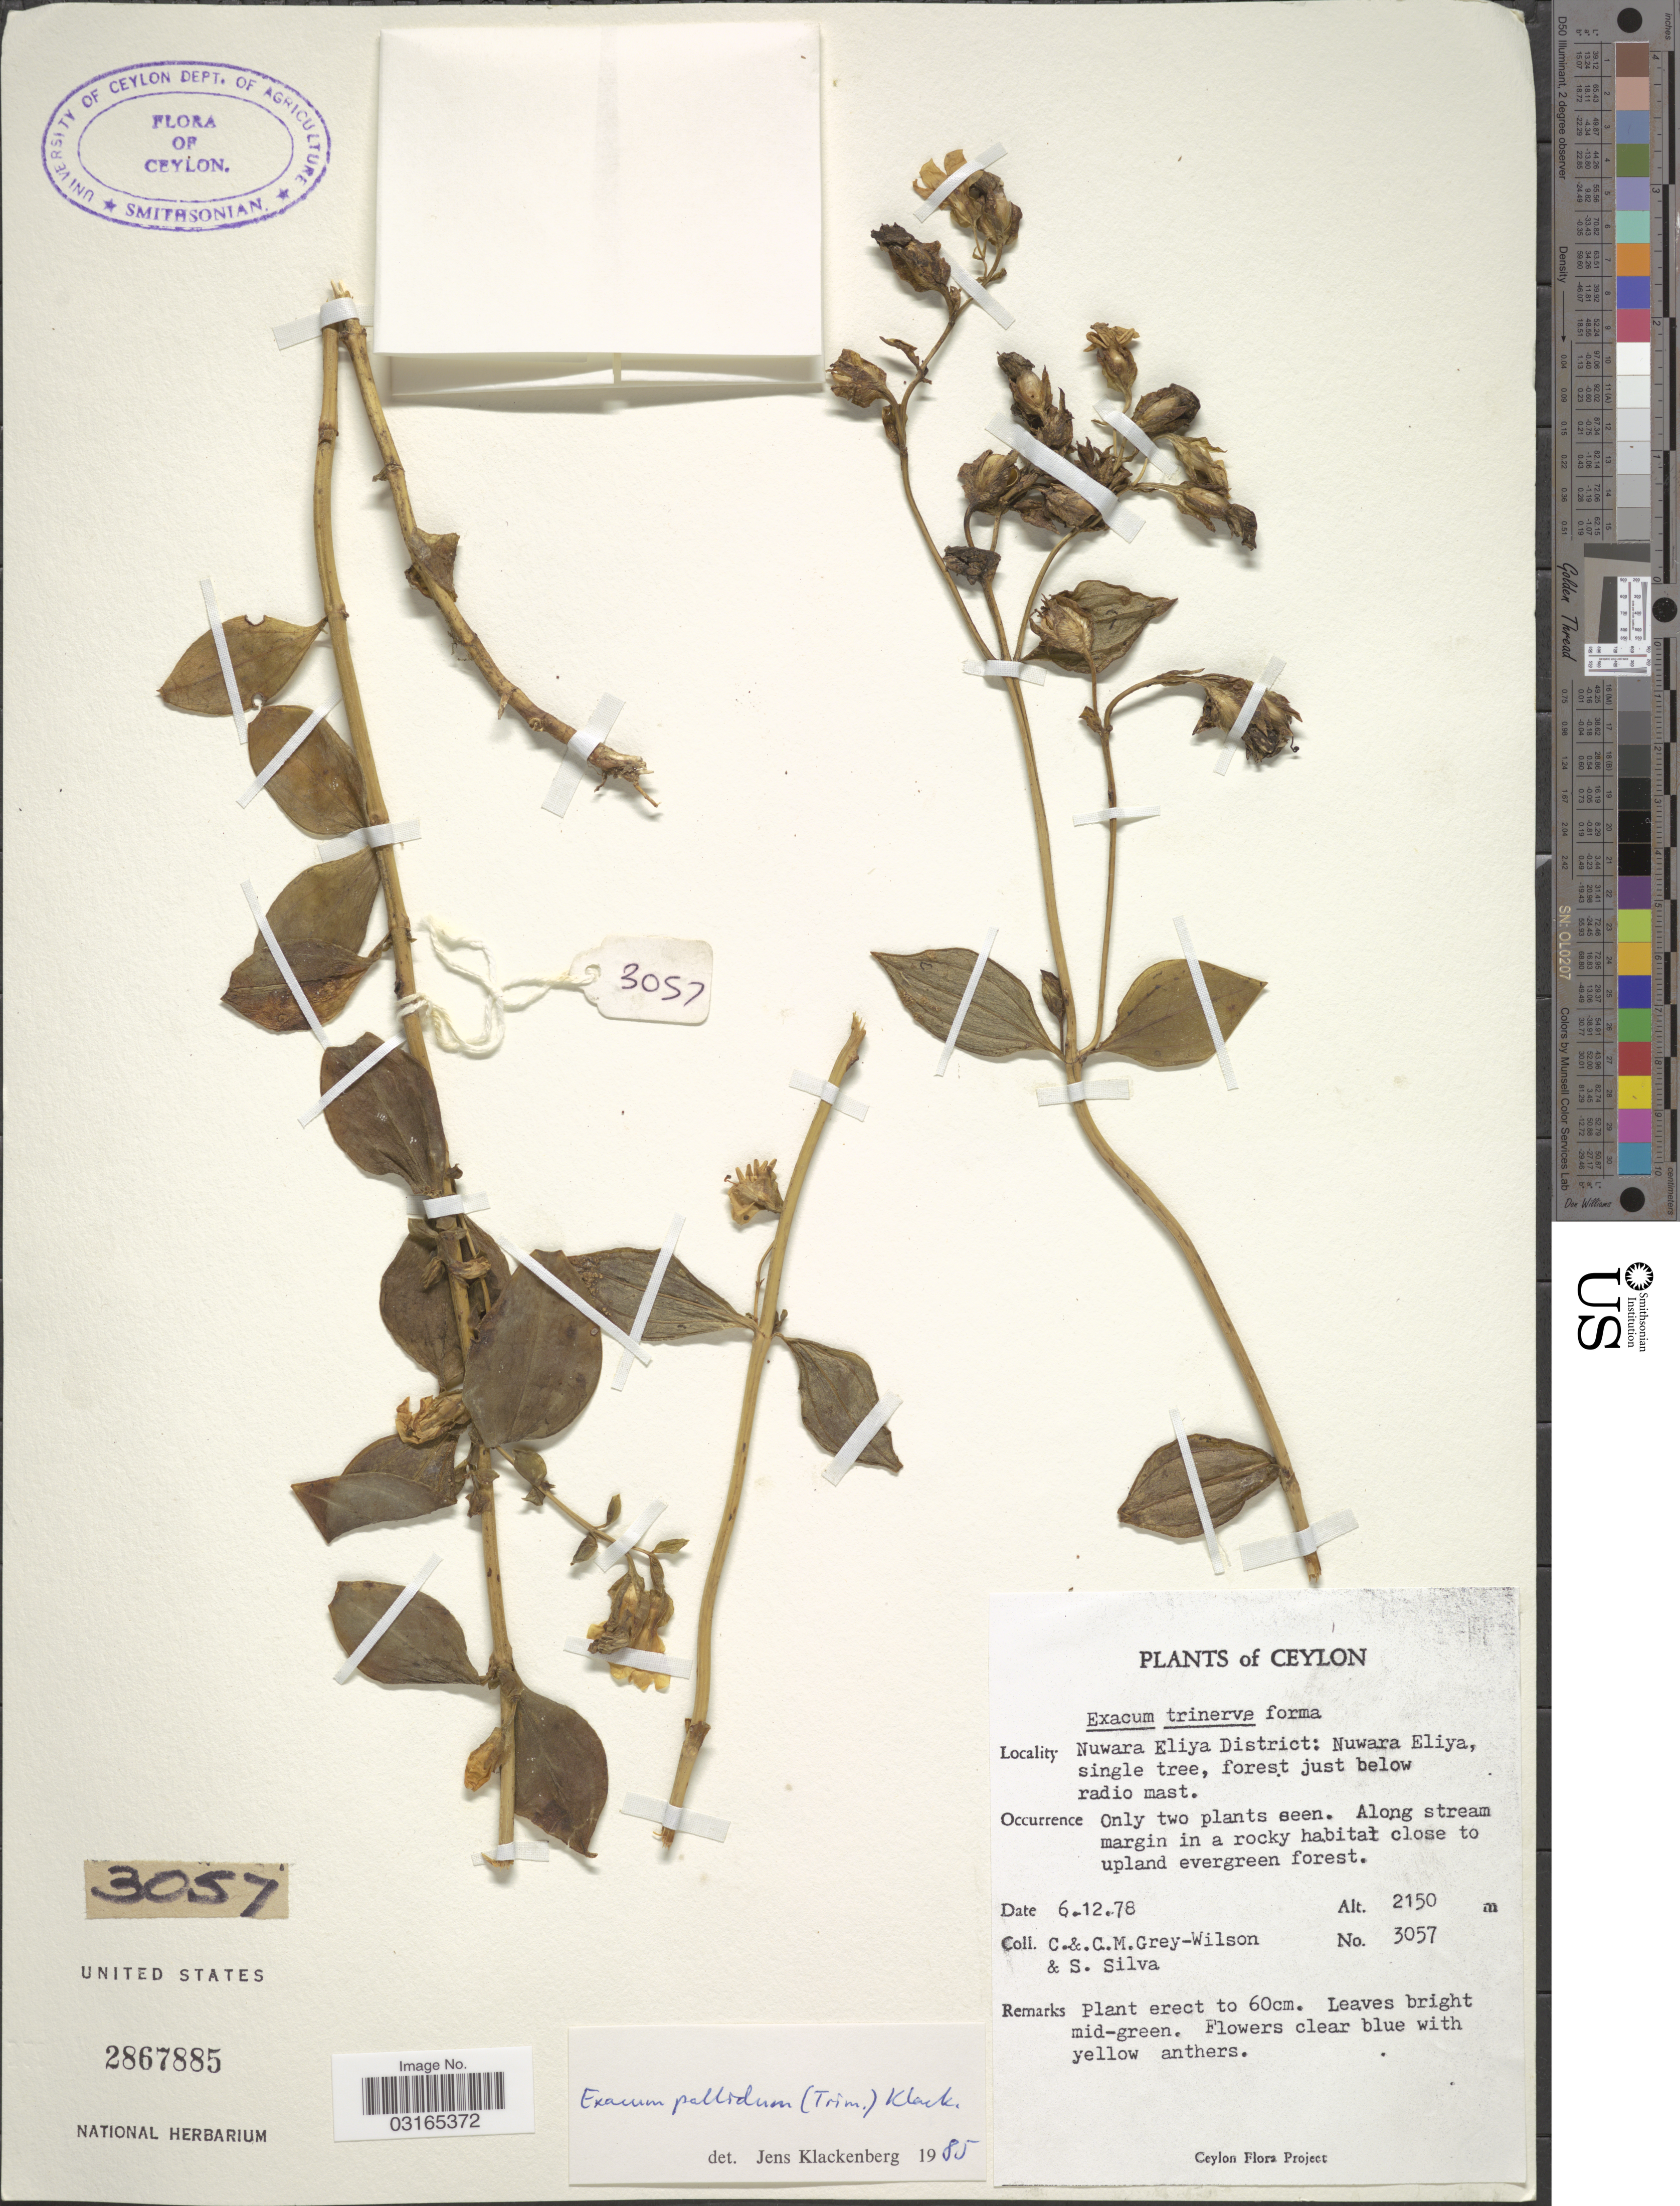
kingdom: Plantae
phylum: Tracheophyta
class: Magnoliopsida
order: Gentianales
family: Gentianaceae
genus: Exacum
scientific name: Exacum pallidum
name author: (Trimen) Klack.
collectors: C. Grey-Wilson, C. Grey-Wilson & S. Silva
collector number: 3057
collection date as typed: Transcribed d/m/y: 6/12/78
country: Sri Lanka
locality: Ceylon. Nuwara Eliya District: Nuwara Eliya, single tree, forest just below radio mast.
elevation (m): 2150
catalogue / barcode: US 2867885